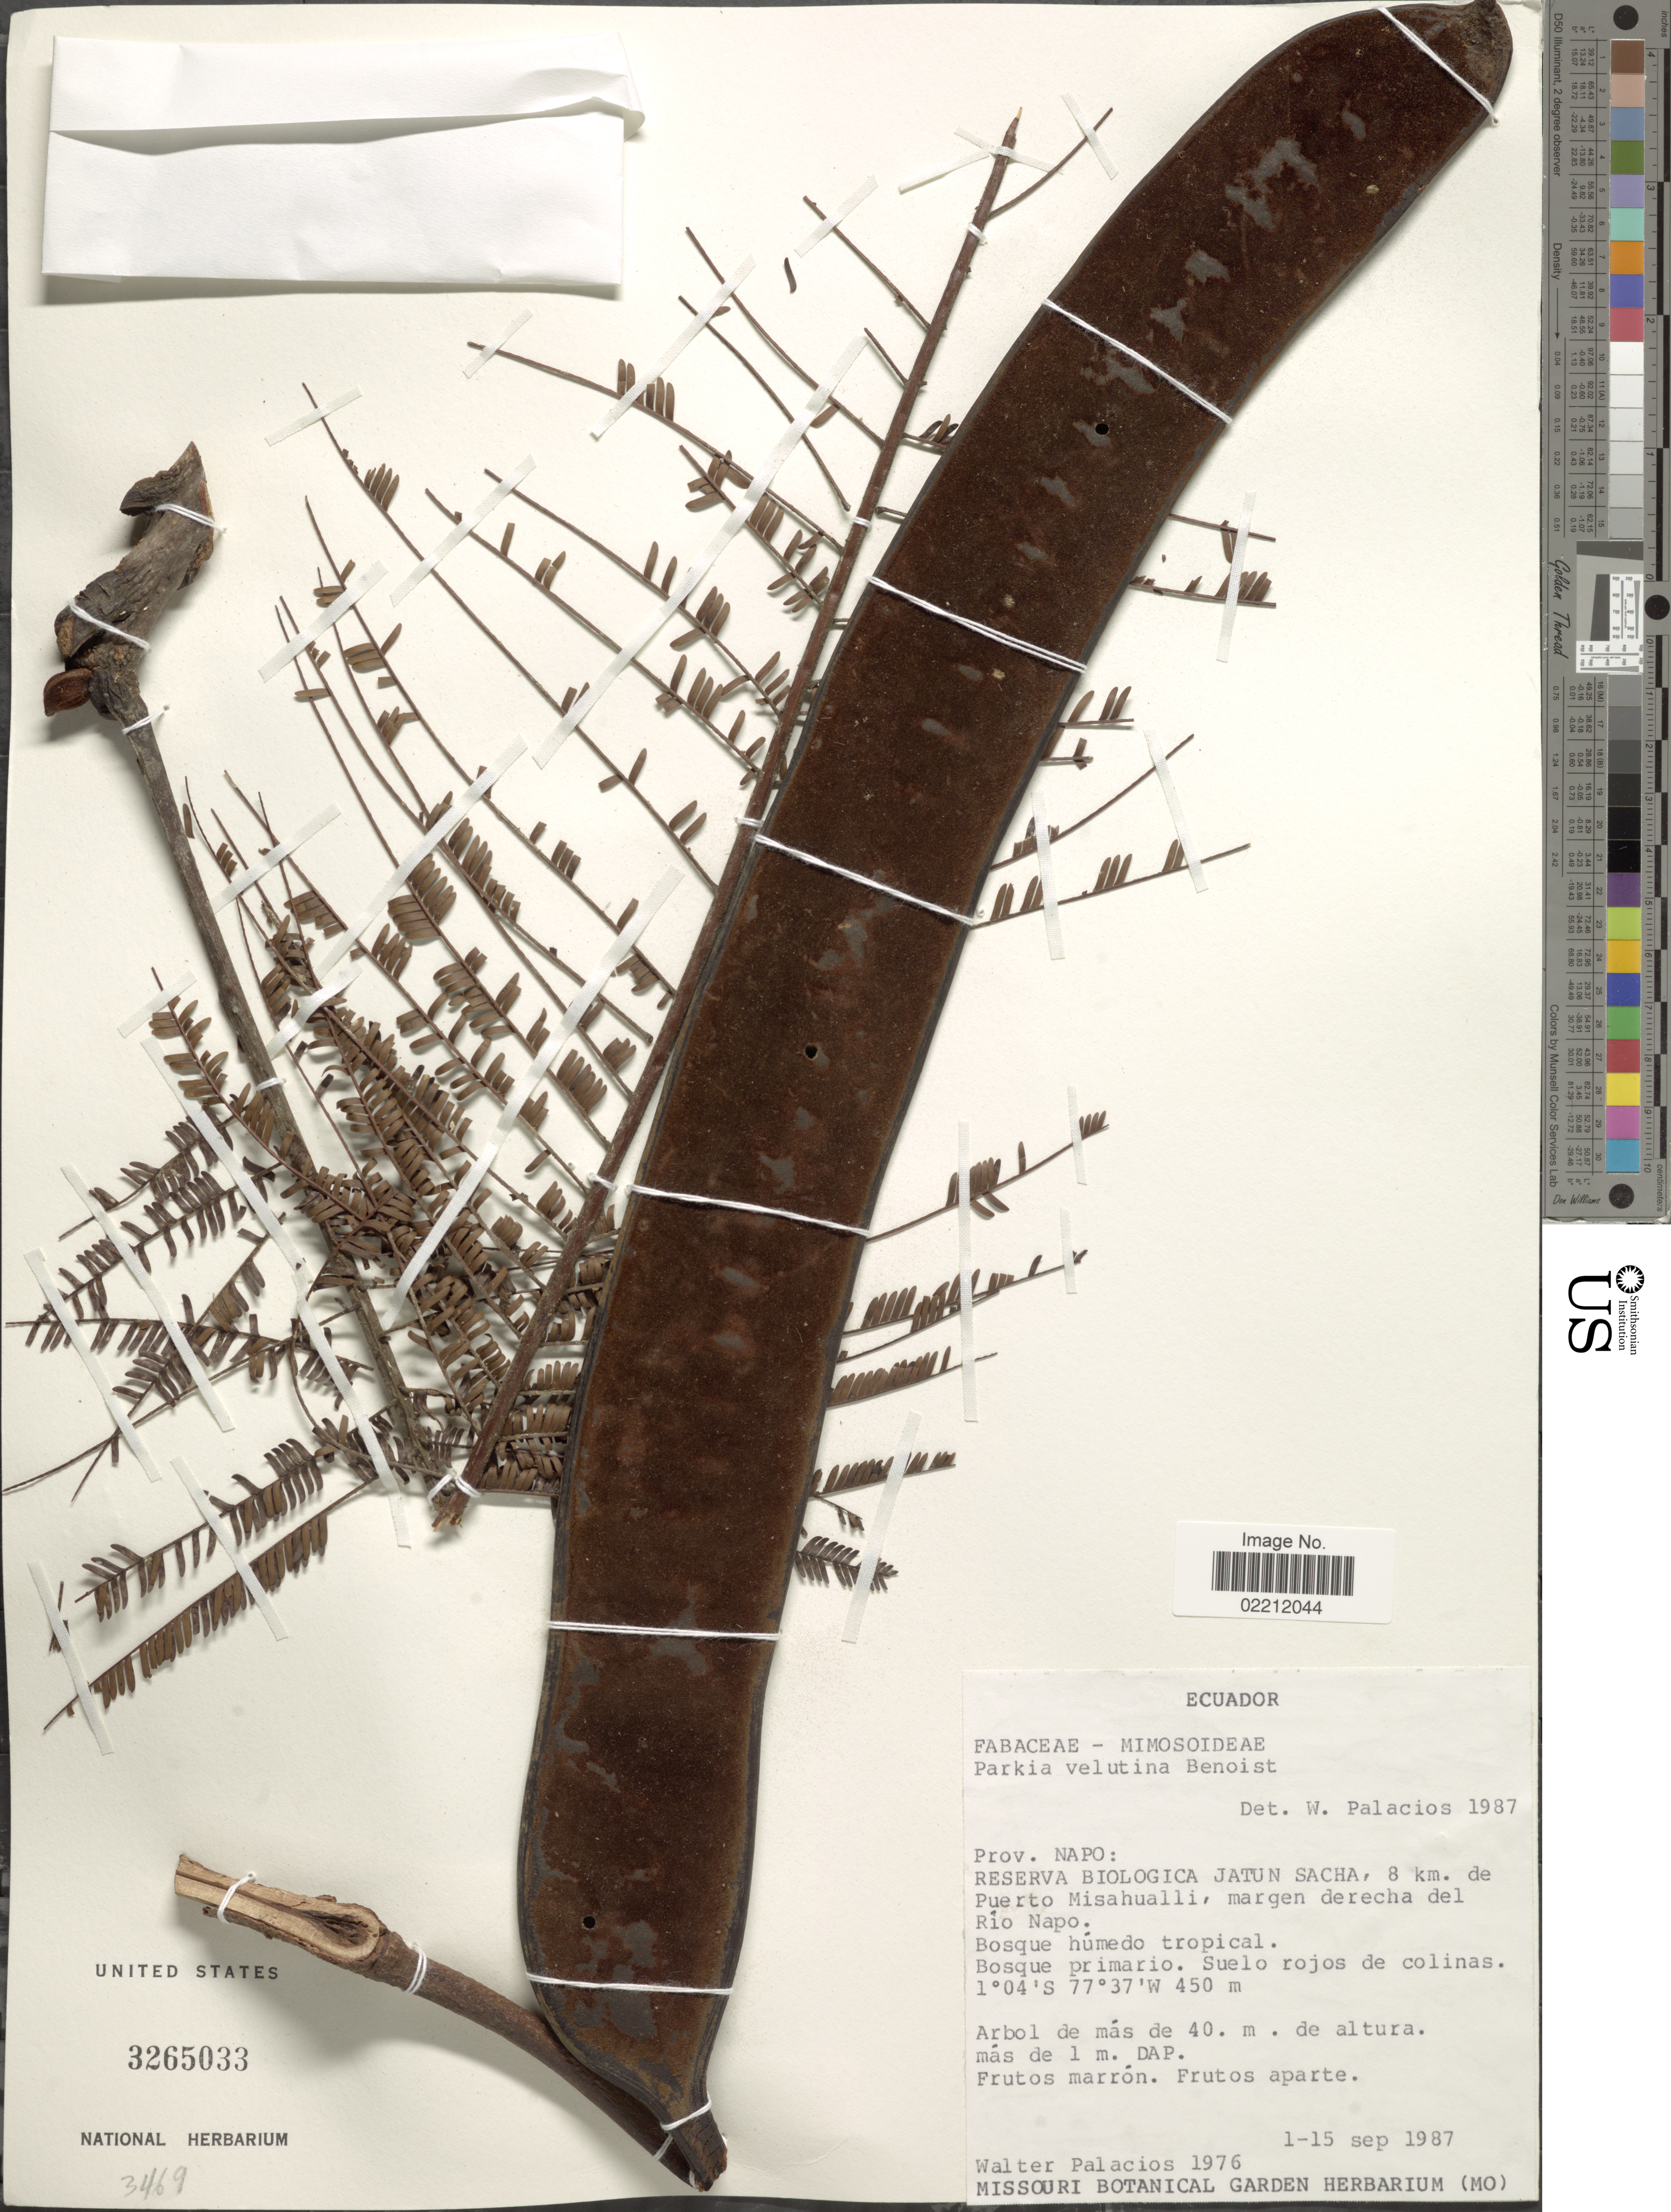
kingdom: Plantae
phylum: Tracheophyta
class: Magnoliopsida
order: Fabales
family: Fabaceae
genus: Parkia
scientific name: Parkia velutina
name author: Benoist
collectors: W. Palacios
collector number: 1976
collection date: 1987-09-01/1987-09-15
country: Ecuador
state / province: Napo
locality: Reserva Biologica Jatun Sacha, 8 km. de Puerto Misahualli, margen derecha del Rio Napo.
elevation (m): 450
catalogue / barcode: US 3265033